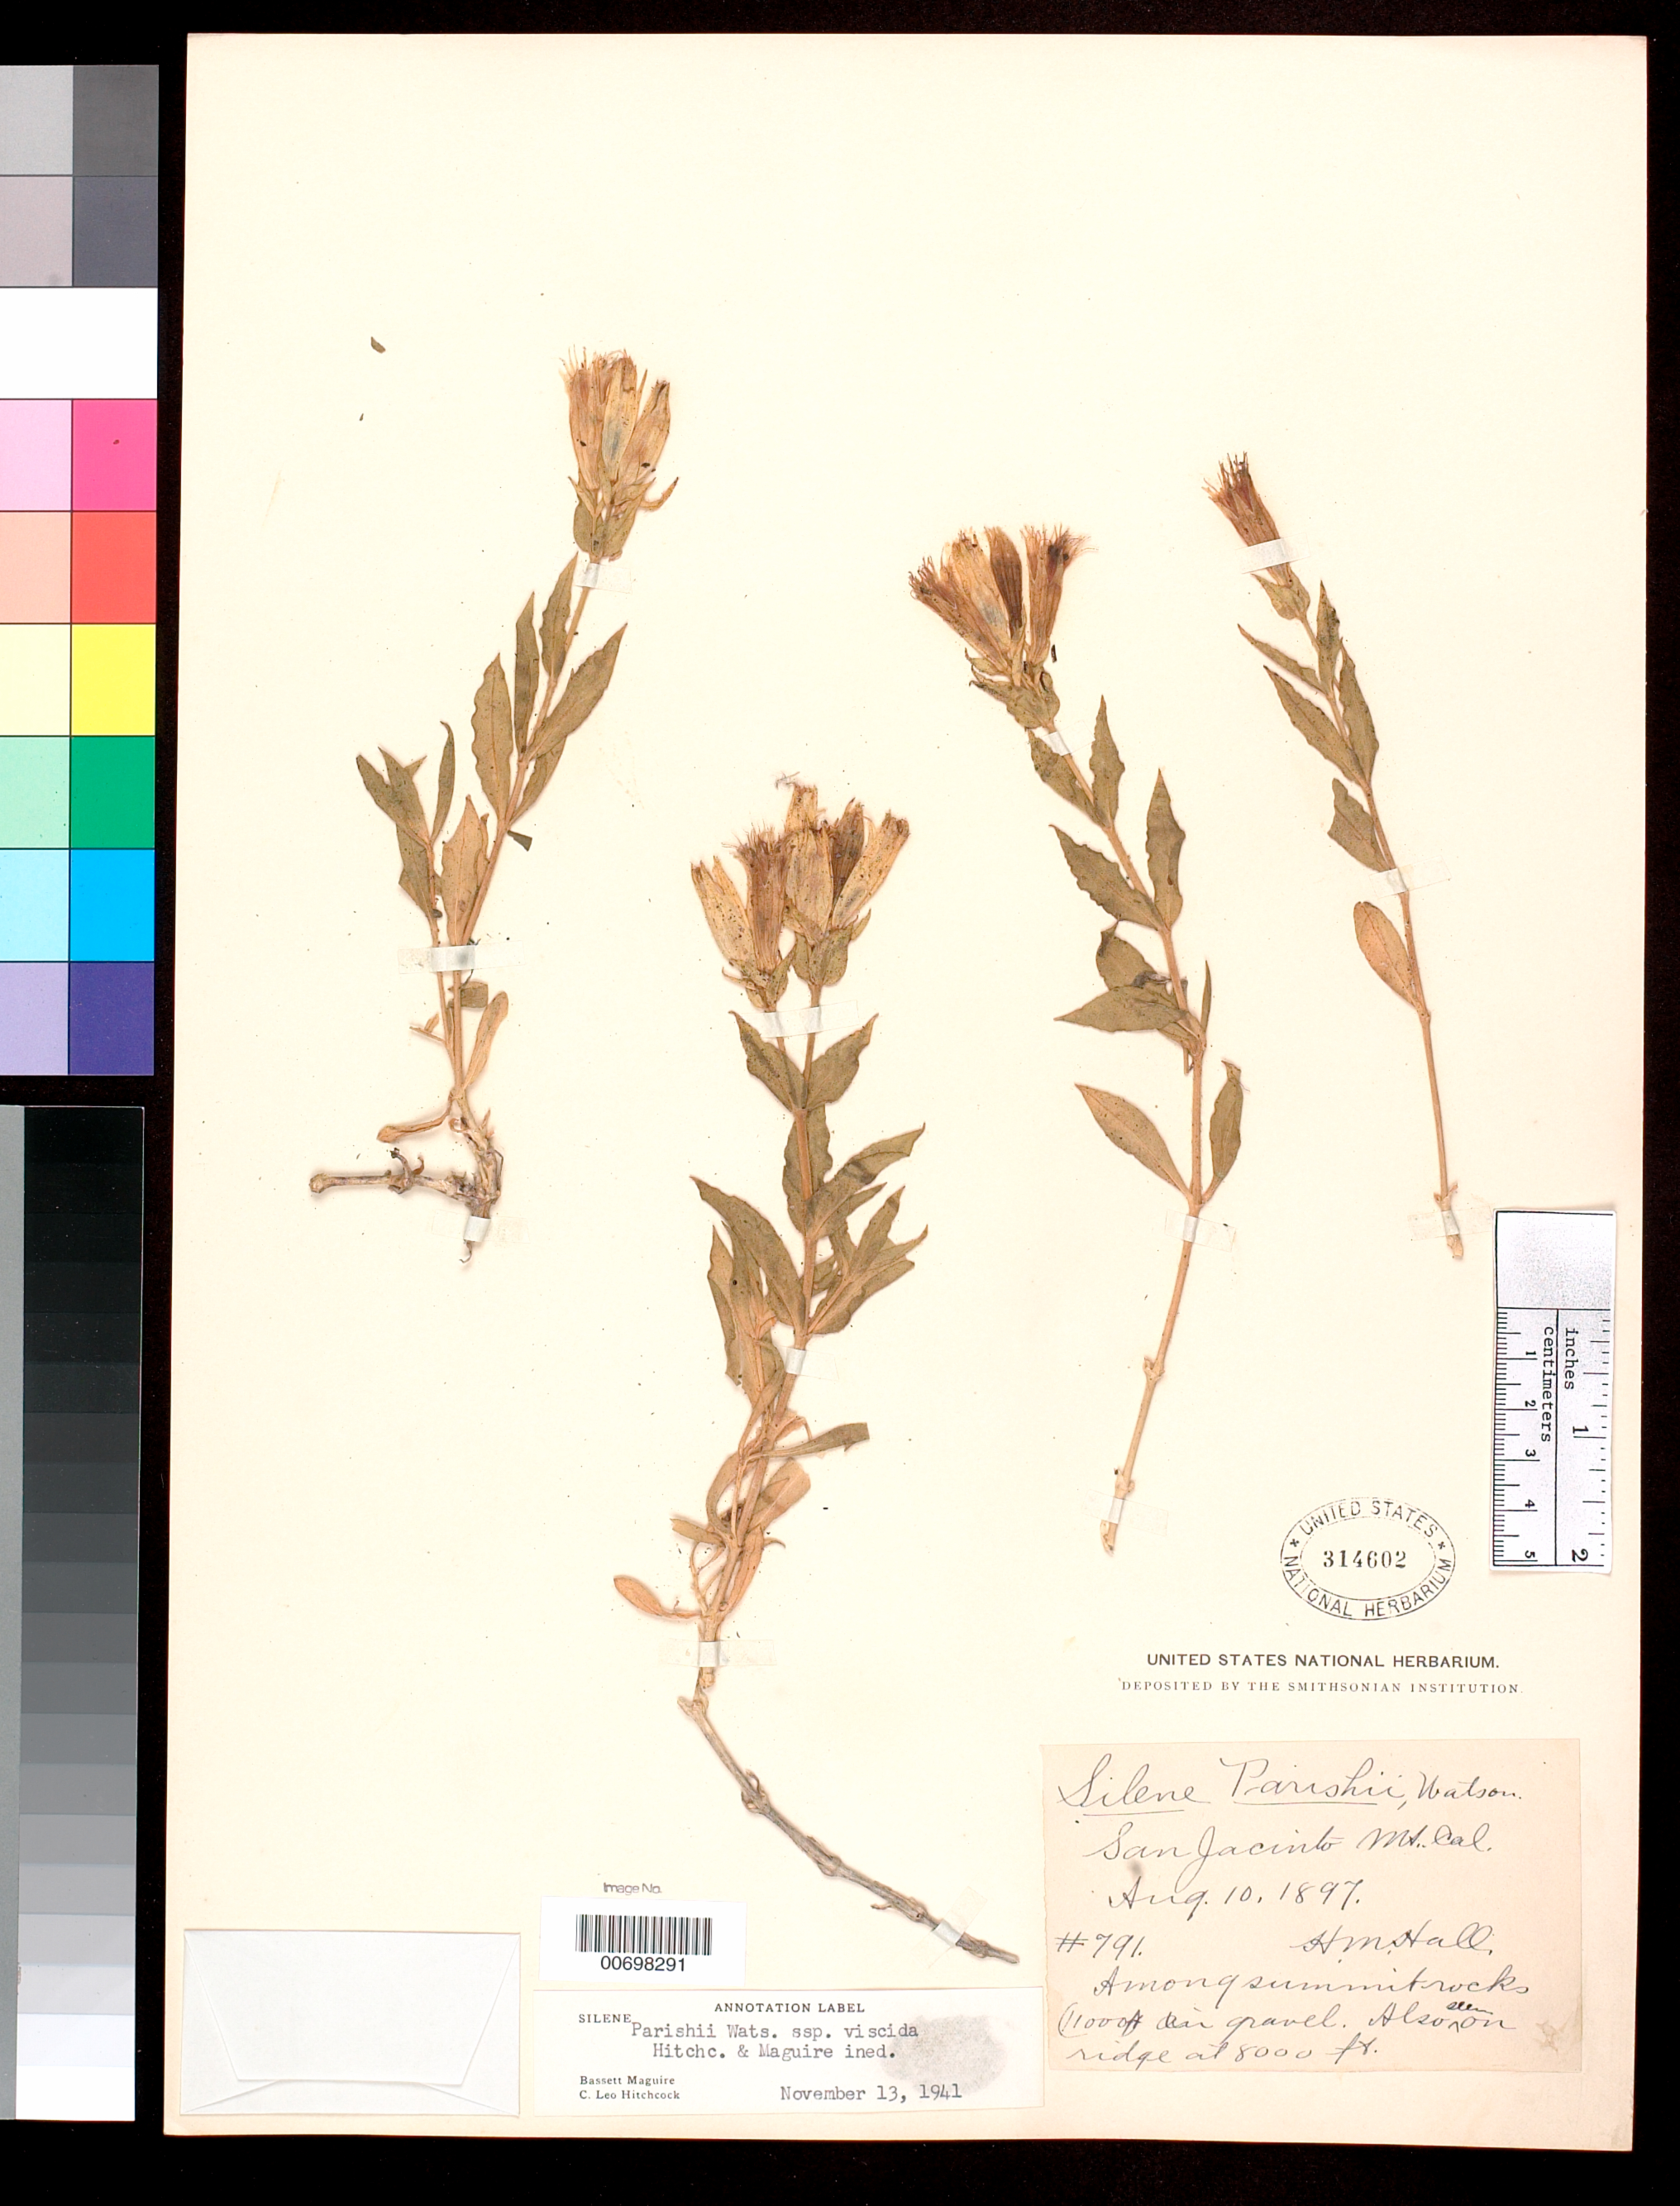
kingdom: Plantae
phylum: Tracheophyta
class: Magnoliopsida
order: Caryophyllales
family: Caryophyllaceae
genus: Silene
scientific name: Silene parishii subsp. viscida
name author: S. Watson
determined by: Maguire, B.; Hitchcock, C. L.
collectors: H. M. Hall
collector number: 791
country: United States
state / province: California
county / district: Riverside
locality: San Jacinto Mt. Among summit rocks in gravel. Also seen on ridge.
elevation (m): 2438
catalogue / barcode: US 314602